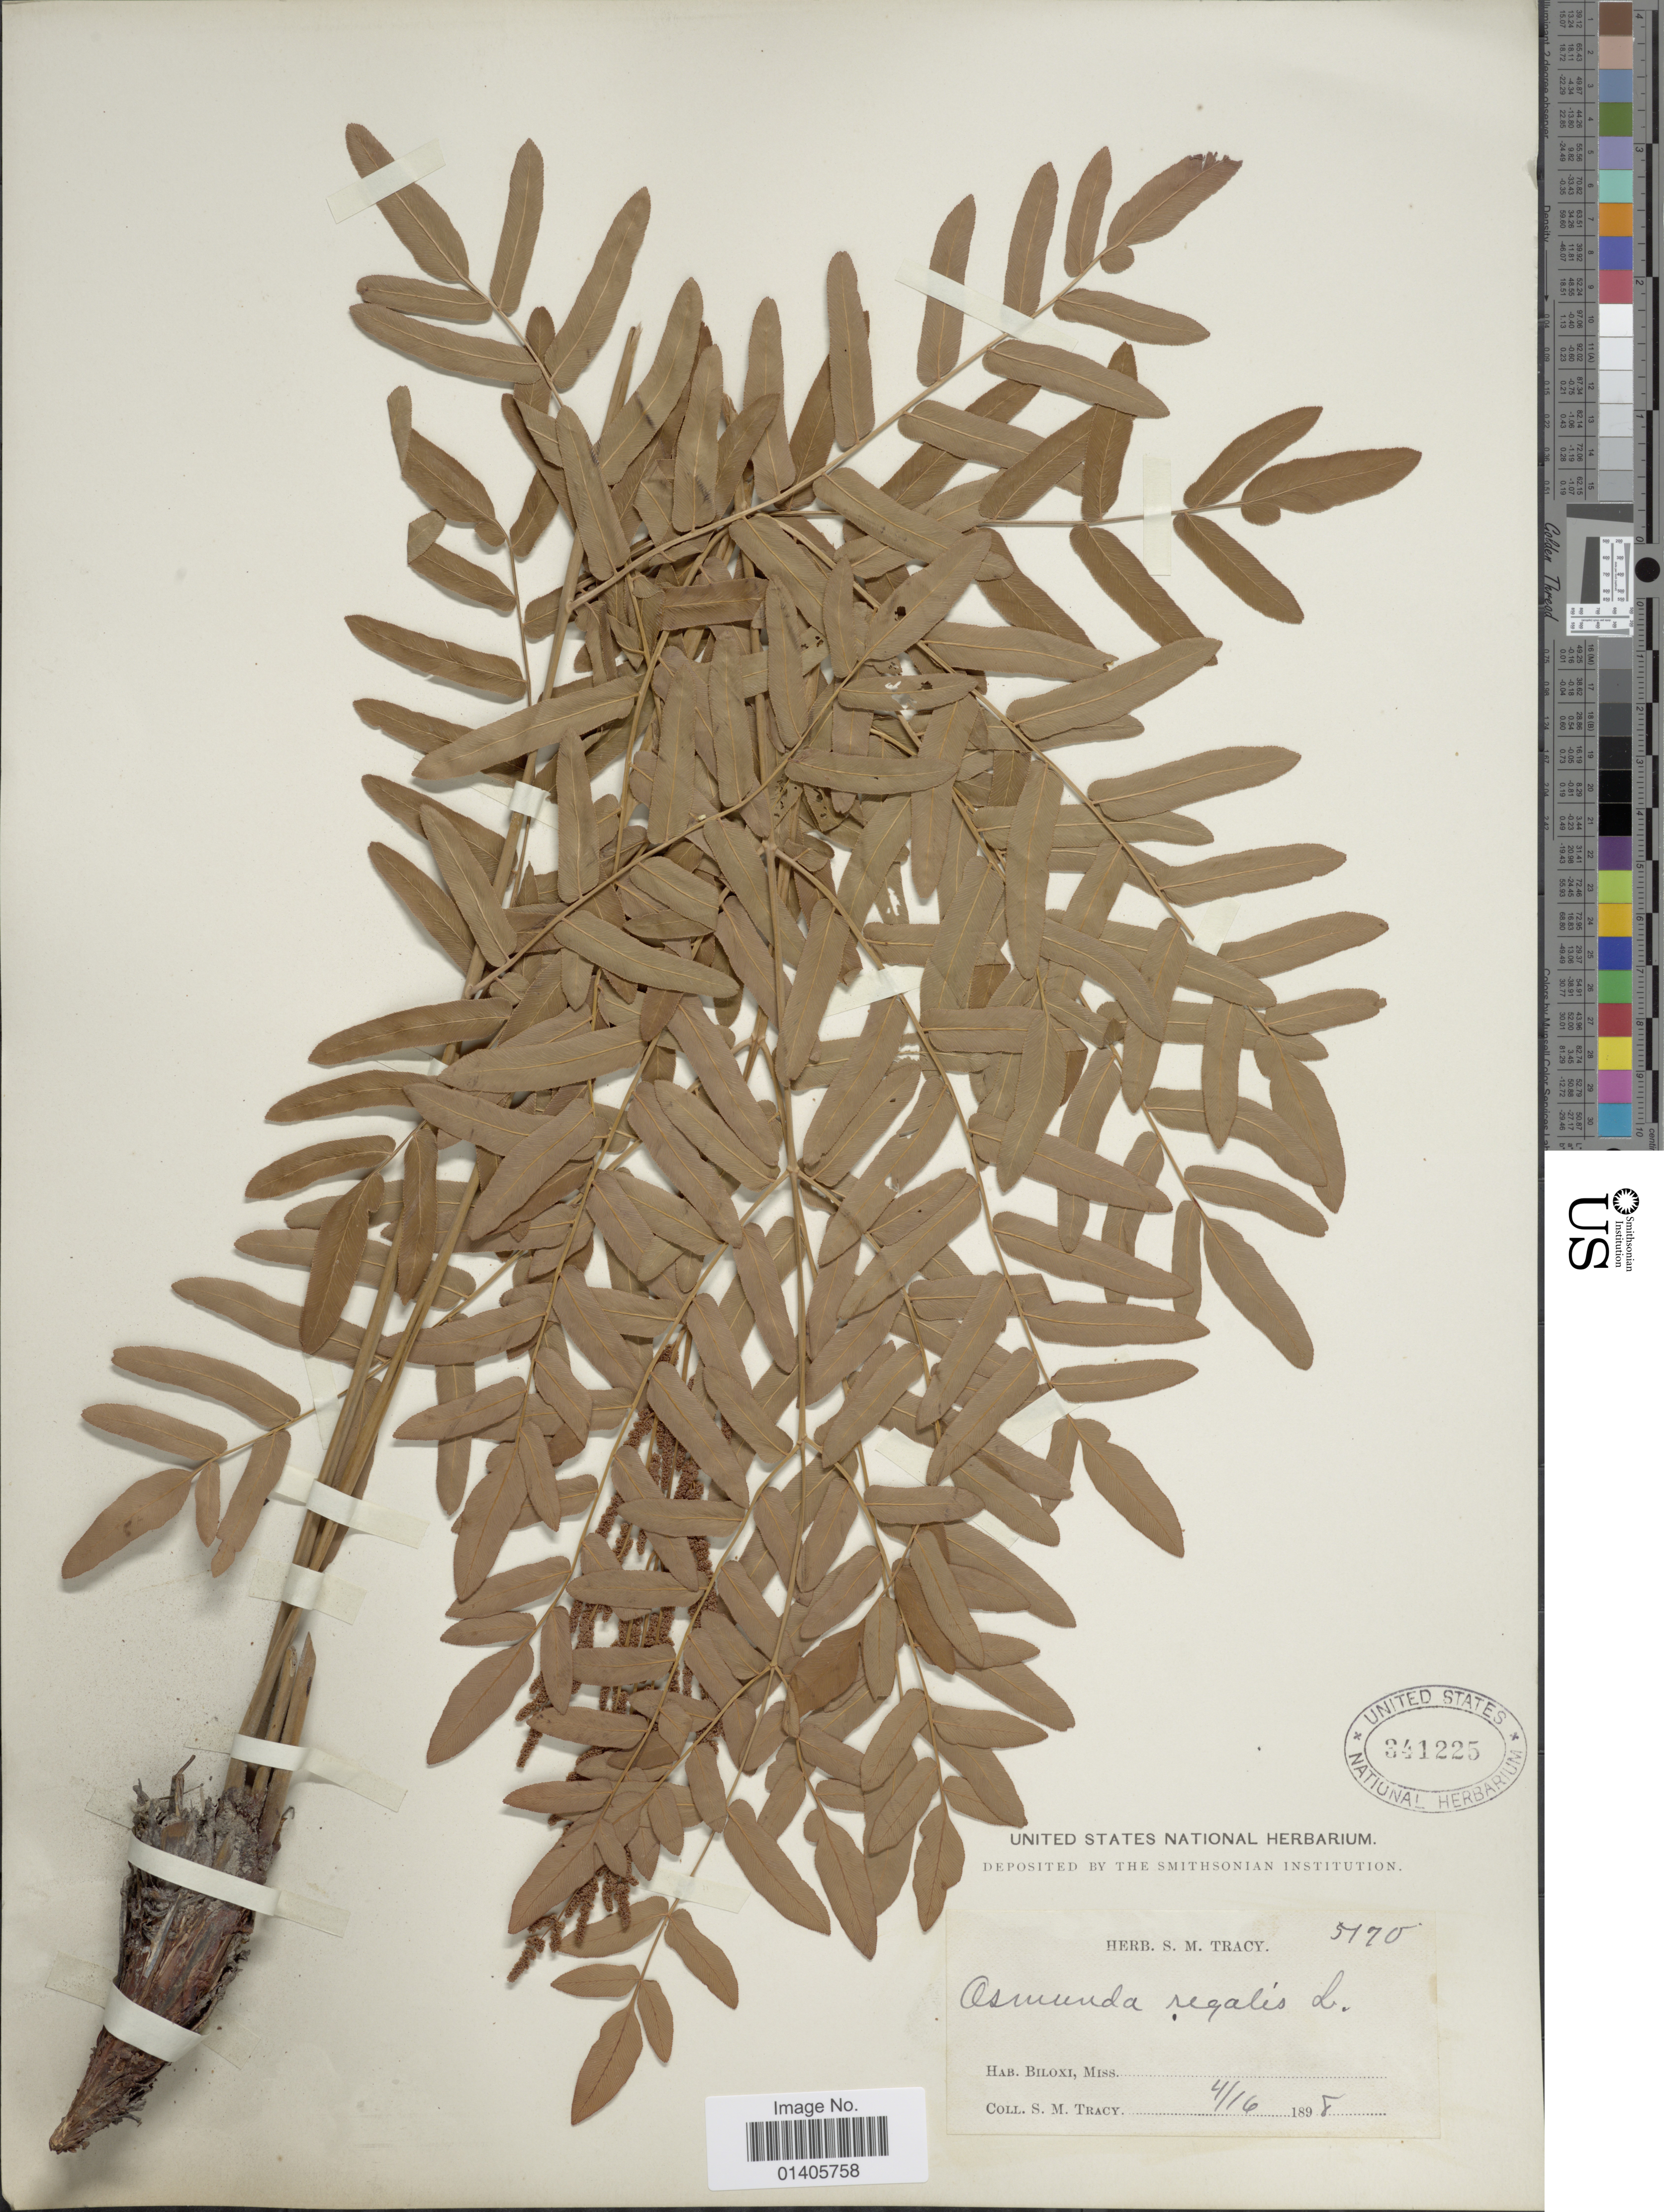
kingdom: Plantae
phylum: Tracheophyta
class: Polypodiopsida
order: Osmundales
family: Osmundaceae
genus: Osmunda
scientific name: Osmunda regalis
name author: L.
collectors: S. M. Tracy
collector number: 5170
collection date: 1898-04-16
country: United States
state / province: Mississippi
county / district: Harrison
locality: Biloxi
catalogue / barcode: US 341225